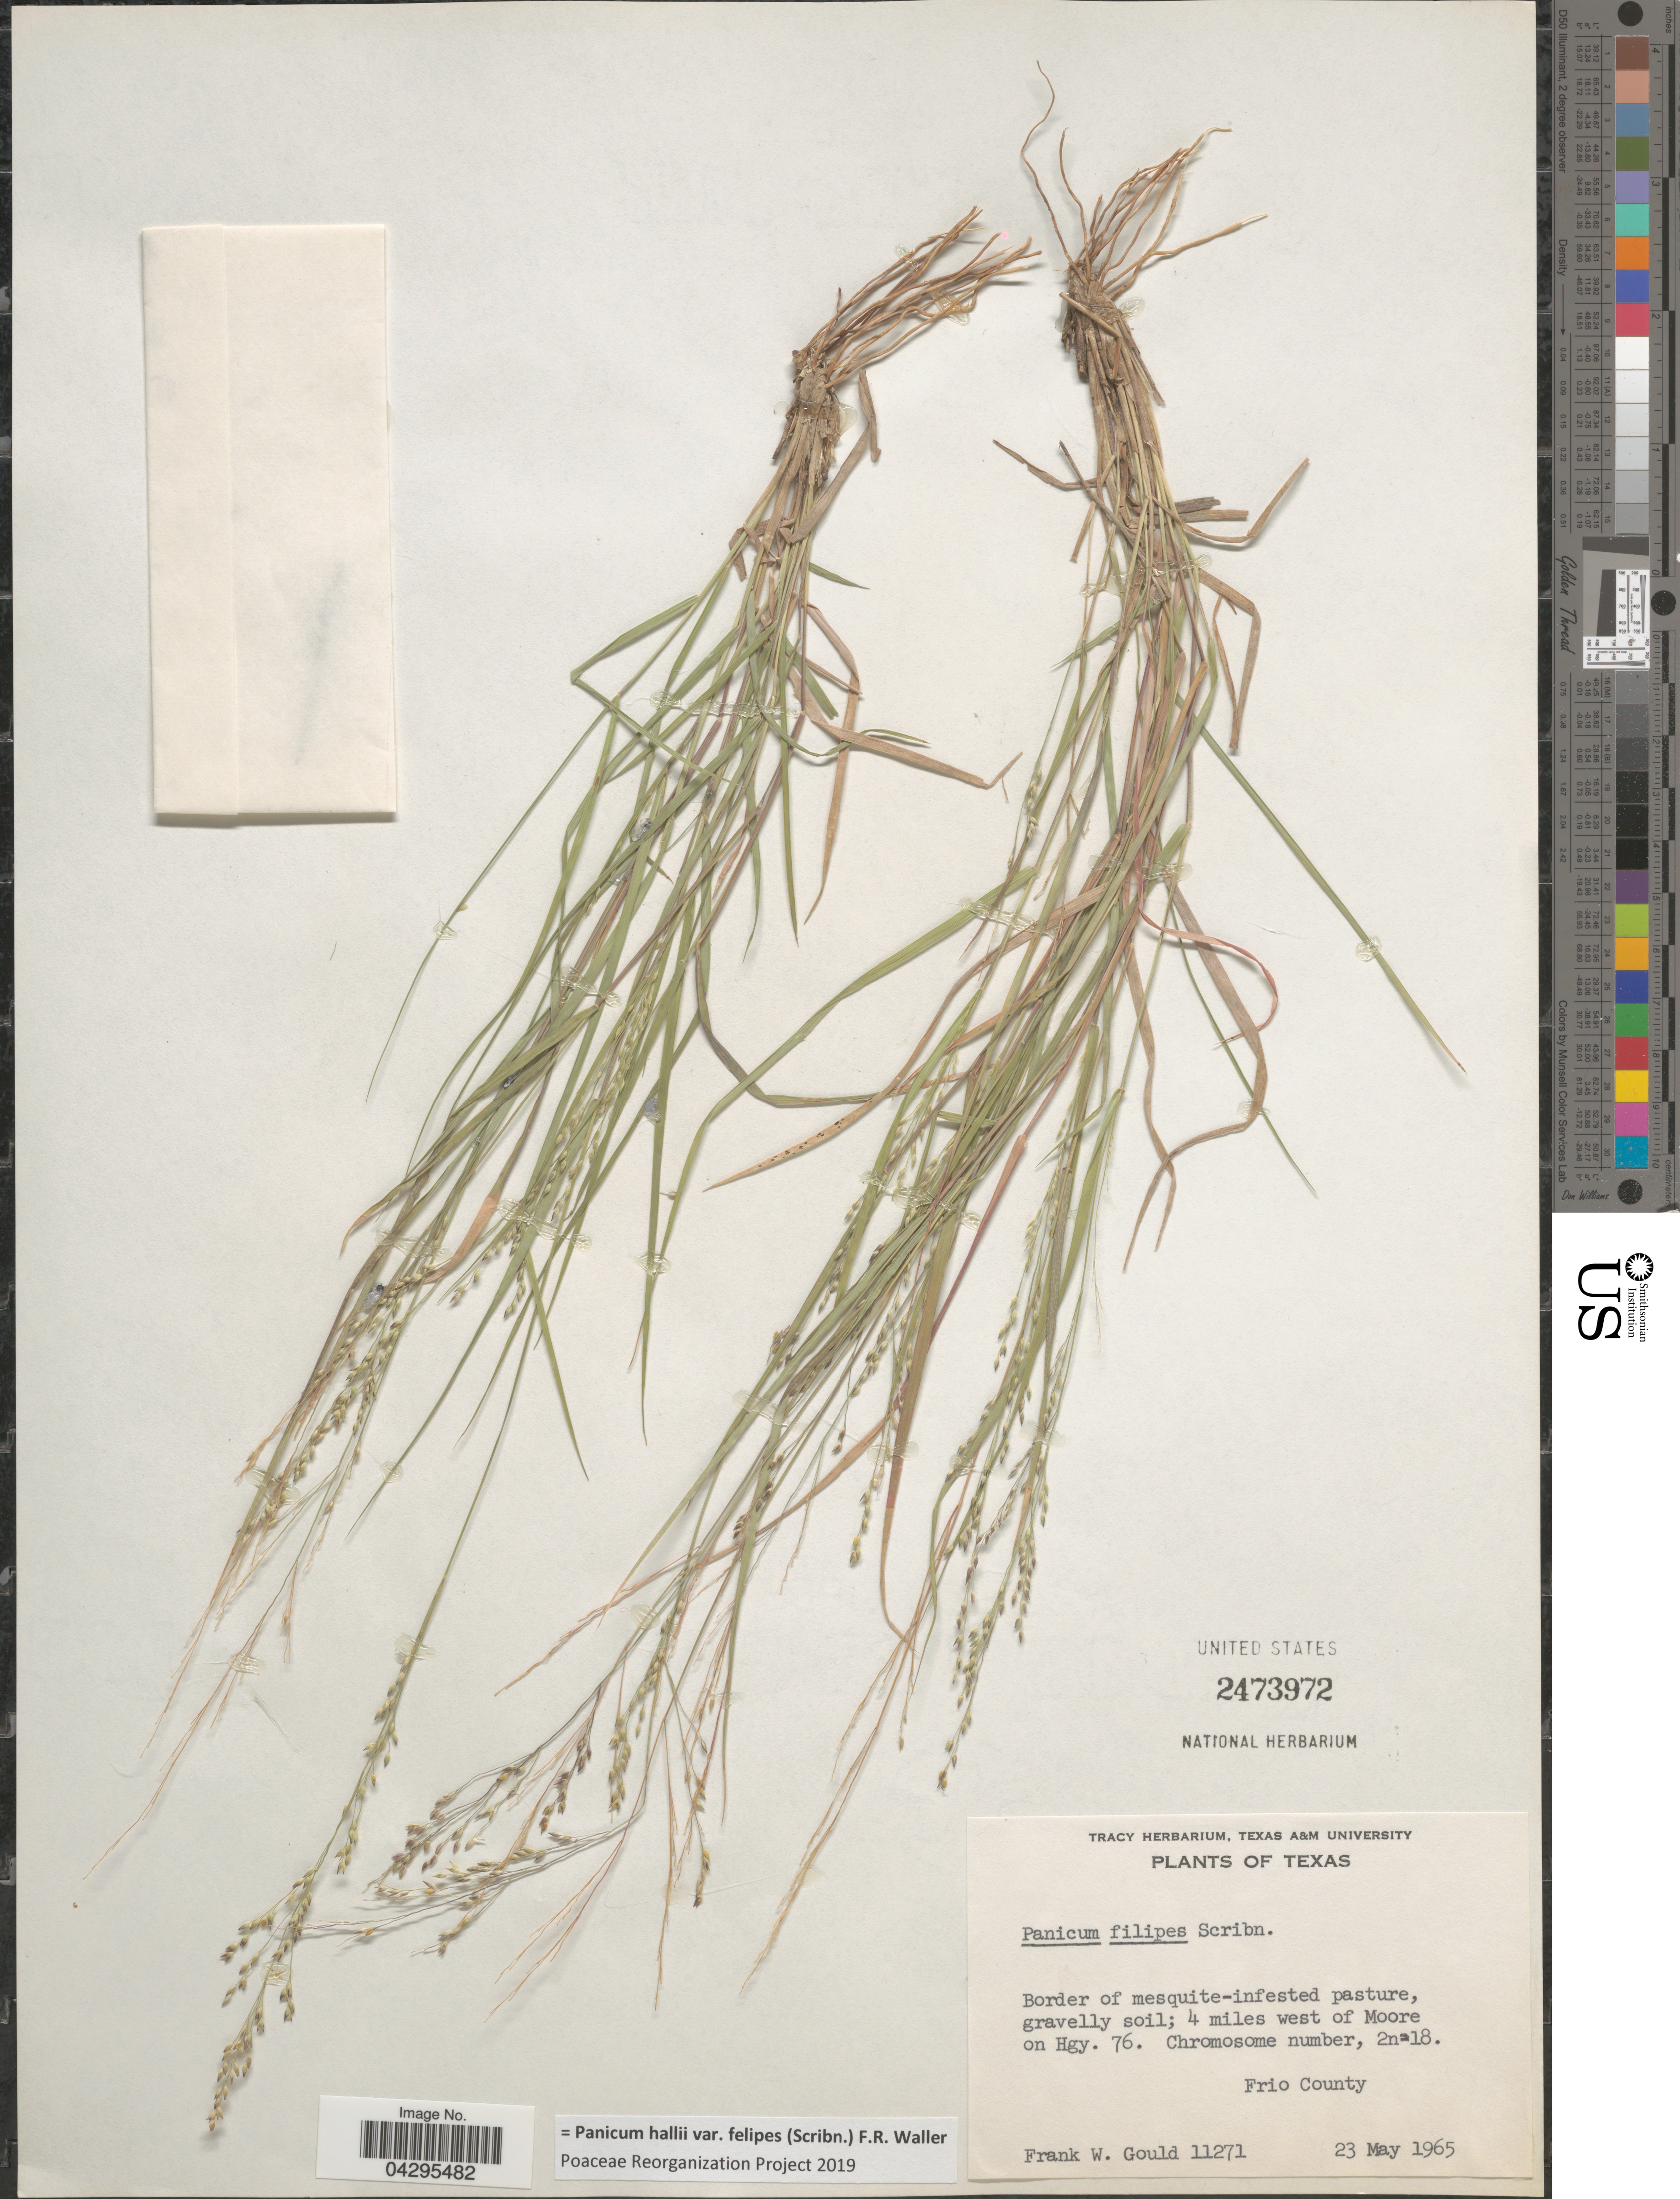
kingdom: Plantae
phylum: Tracheophyta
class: Liliopsida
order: Poales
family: Poaceae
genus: Panicum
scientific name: Panicum hallii var. felipes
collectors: F. W. Gould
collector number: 11271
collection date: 1965-05-23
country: United States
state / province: Texas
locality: Border of mesquite-infested pasture, gravelly soil; 4 miles west of Moore on Hgy. 76. Frio County.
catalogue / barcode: US 2473972